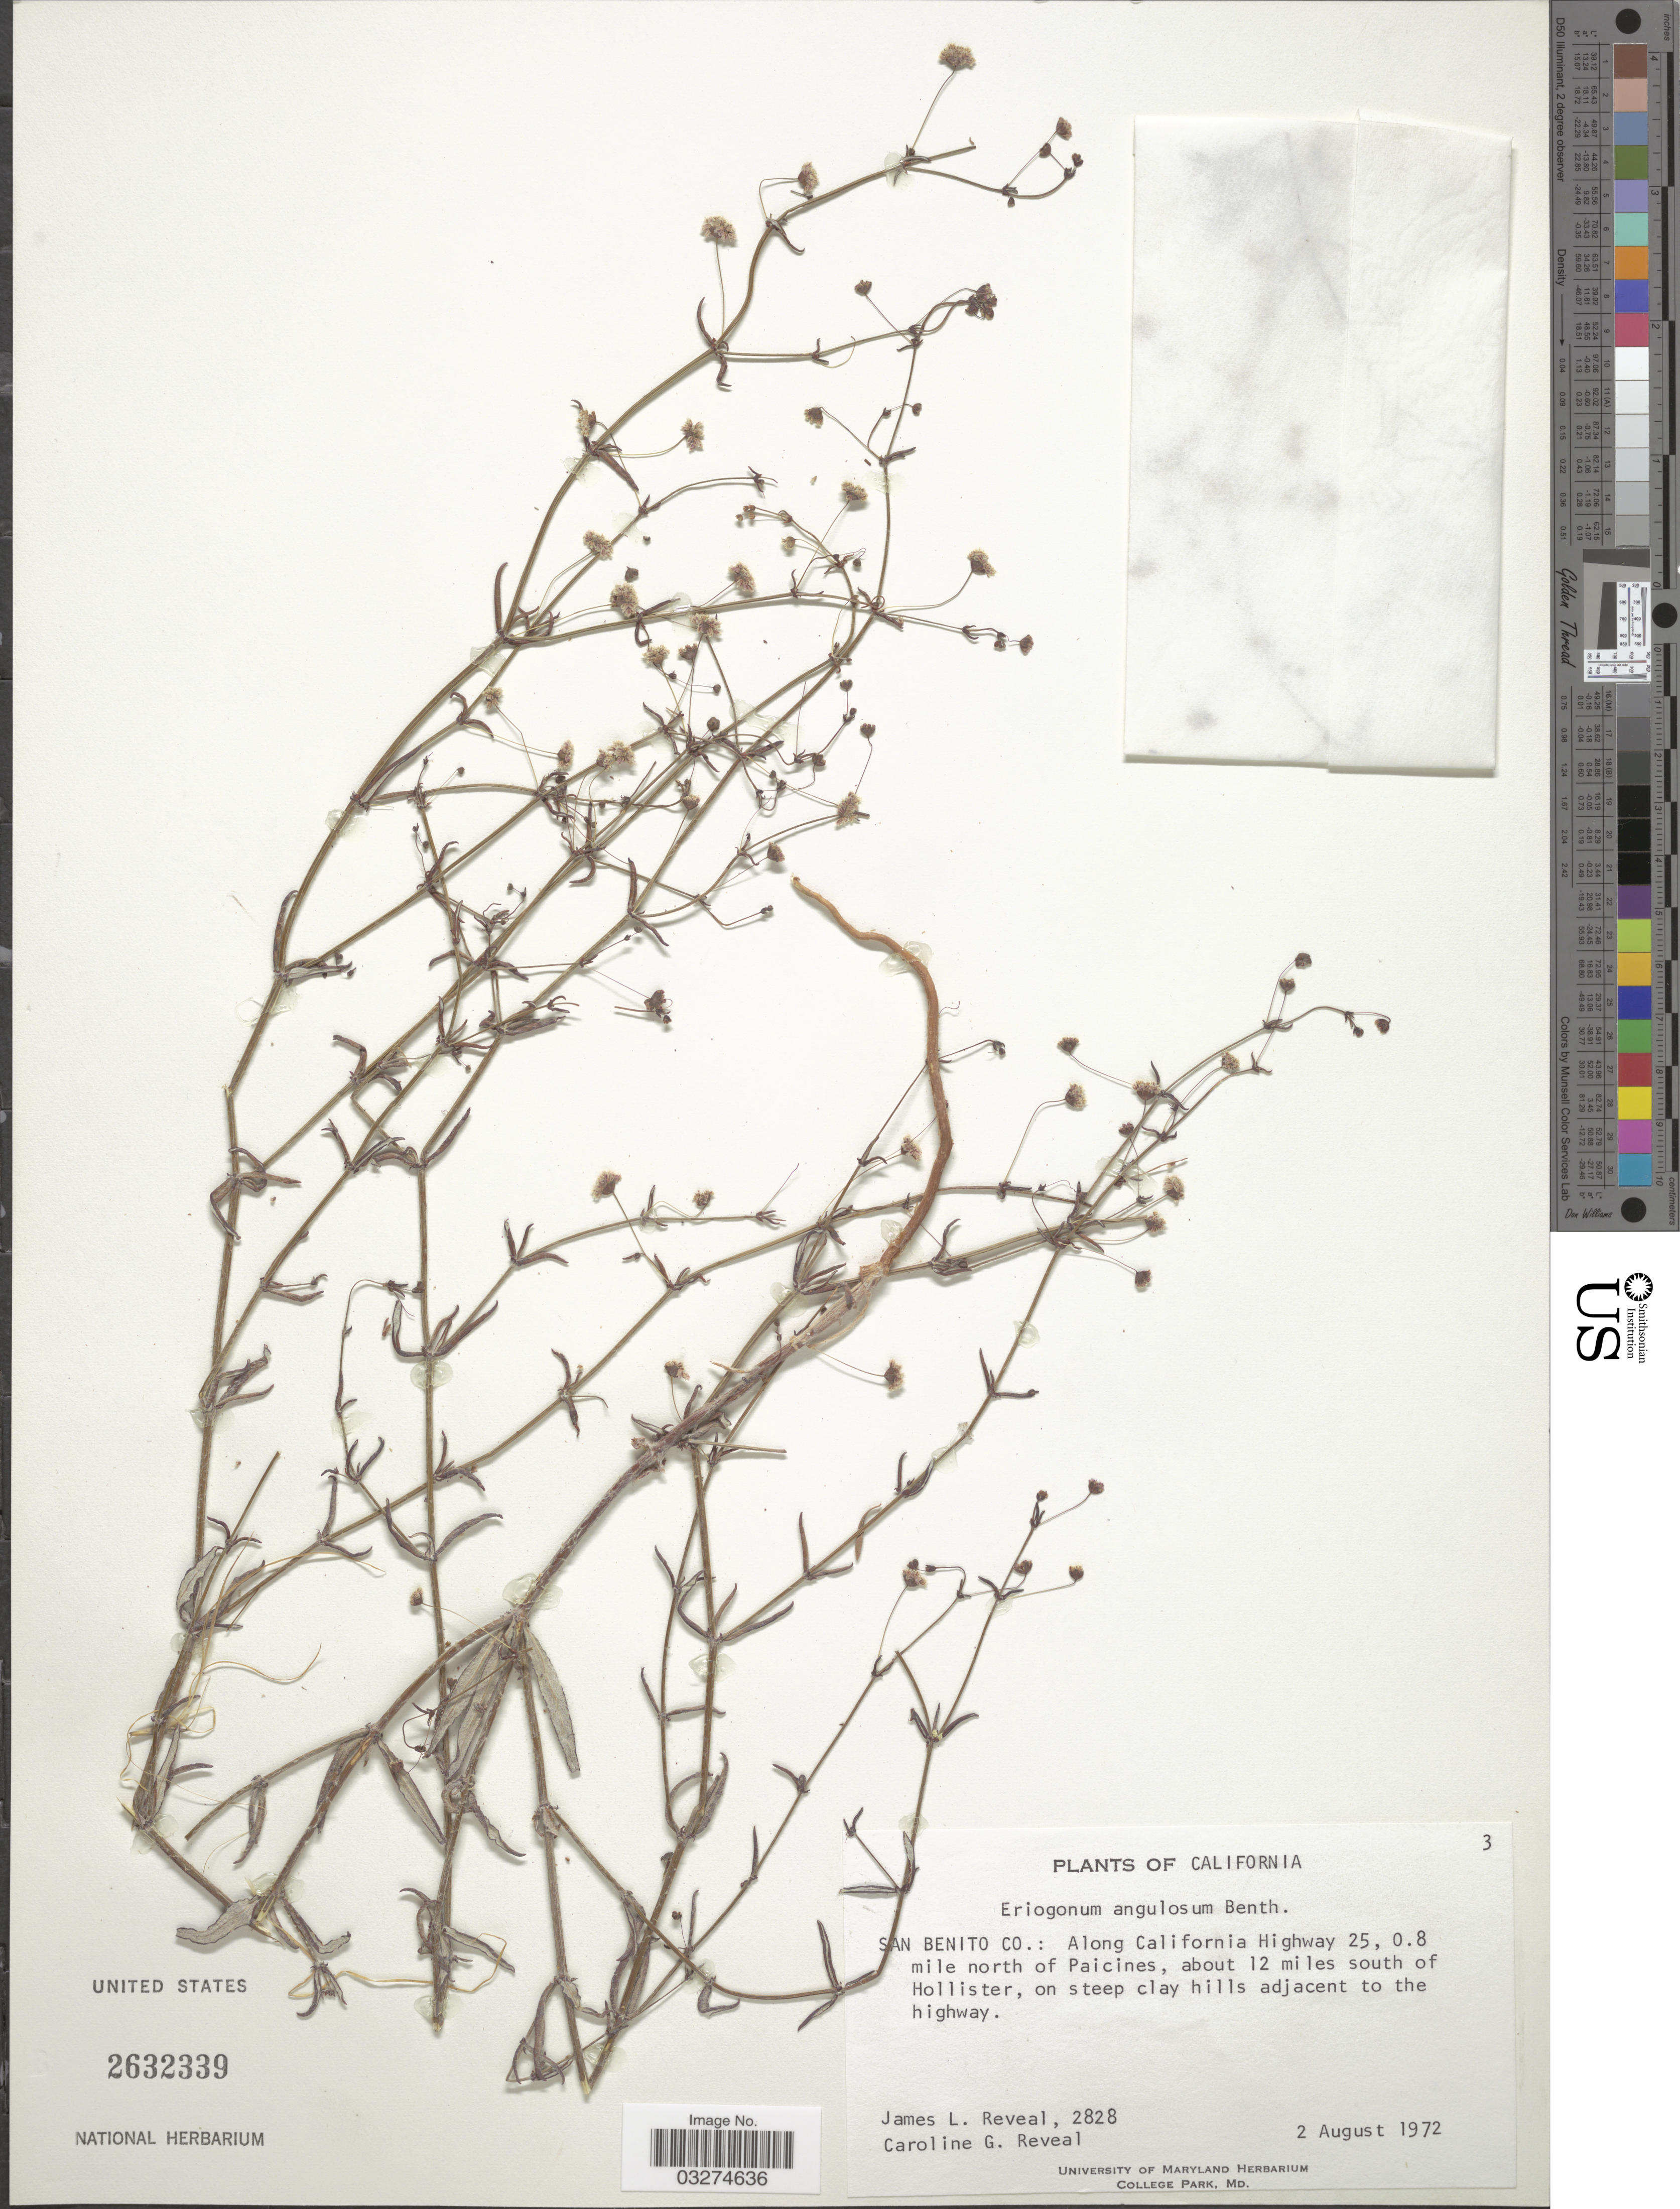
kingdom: Plantae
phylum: Tracheophyta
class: Magnoliopsida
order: Caryophyllales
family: Polygonaceae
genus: Eriogonum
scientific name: Eriogonum angulosum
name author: Benth.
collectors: J. L. Reveal & C. G. Reveal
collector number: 2828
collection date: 1972-08-02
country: United States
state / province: California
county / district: San Benito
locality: San Benito Co.: Along California Highway 25, 0.8 mile north of Paicines, about 12 miles south of Hollister.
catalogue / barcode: US 2632339